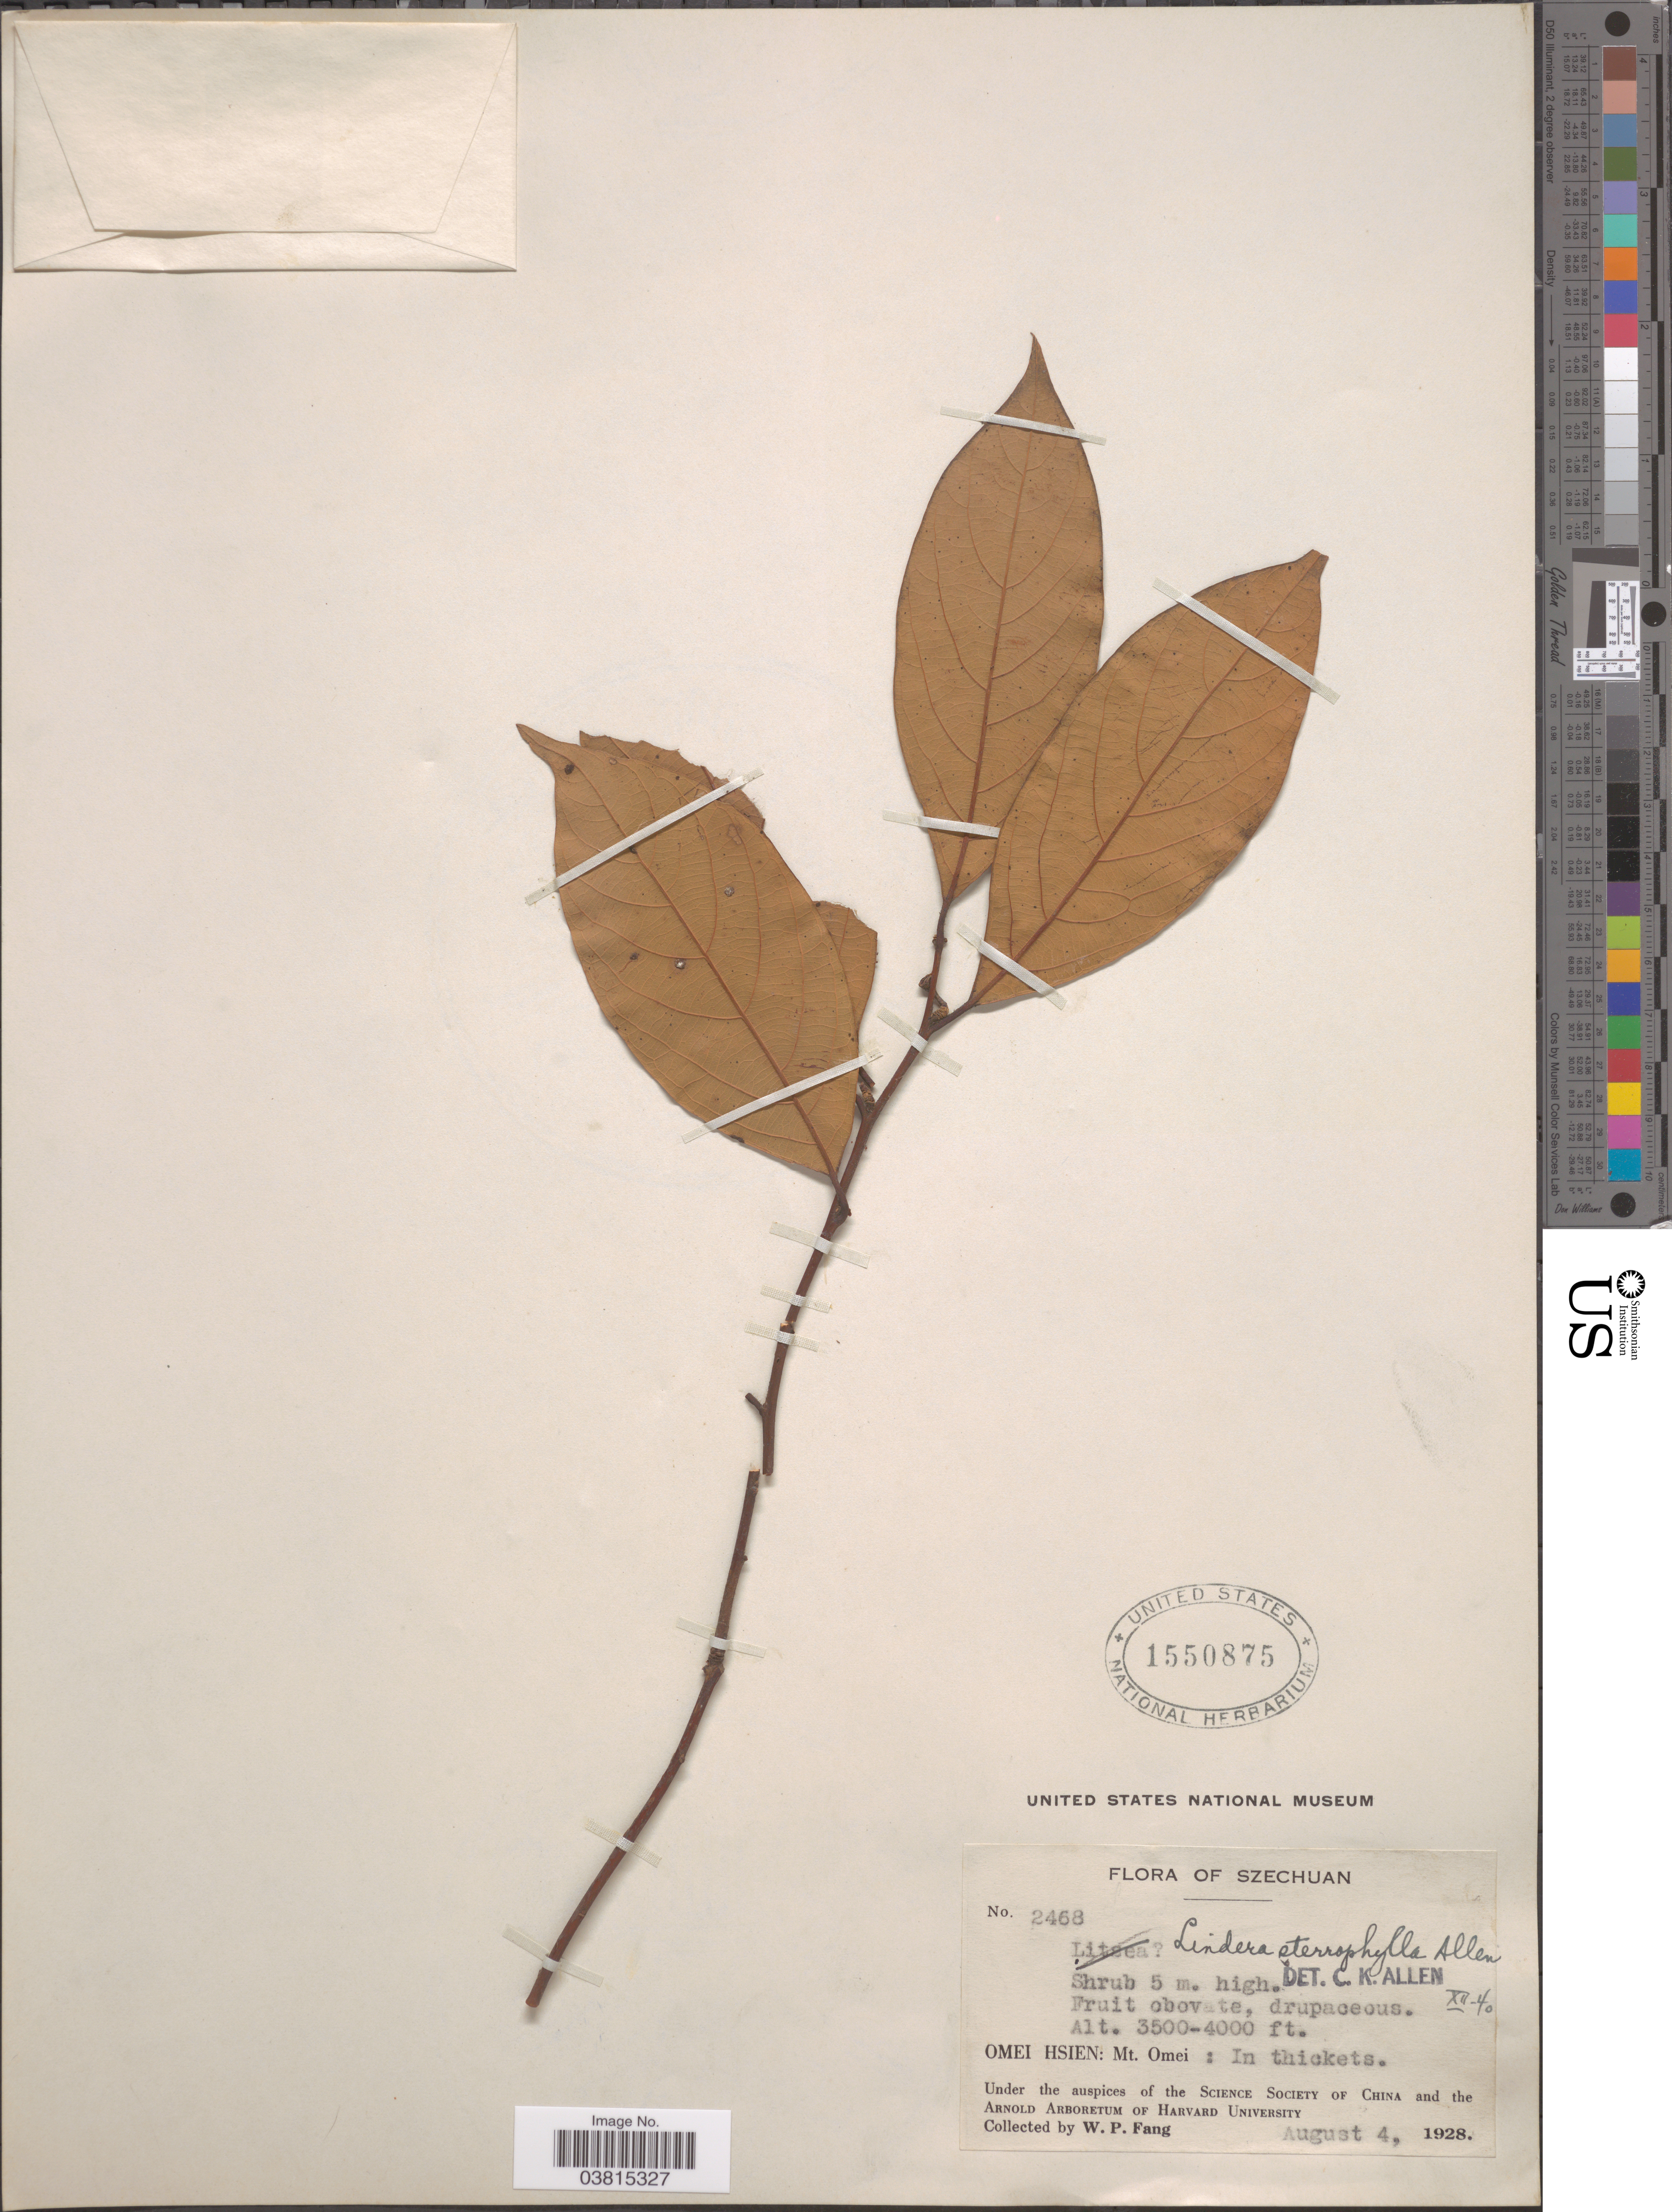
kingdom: Plantae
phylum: Tracheophyta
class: Magnoliopsida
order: Laurales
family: Lauraceae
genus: Lindera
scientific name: Lindera sterrophylla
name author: C.K. Allen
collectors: W. P. Fang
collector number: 2468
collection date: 1928-08-04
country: China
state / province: Sichuan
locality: Szechuan. Omei Hsien: Mt. Omei: In thickets.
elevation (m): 1067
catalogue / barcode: US 1550875